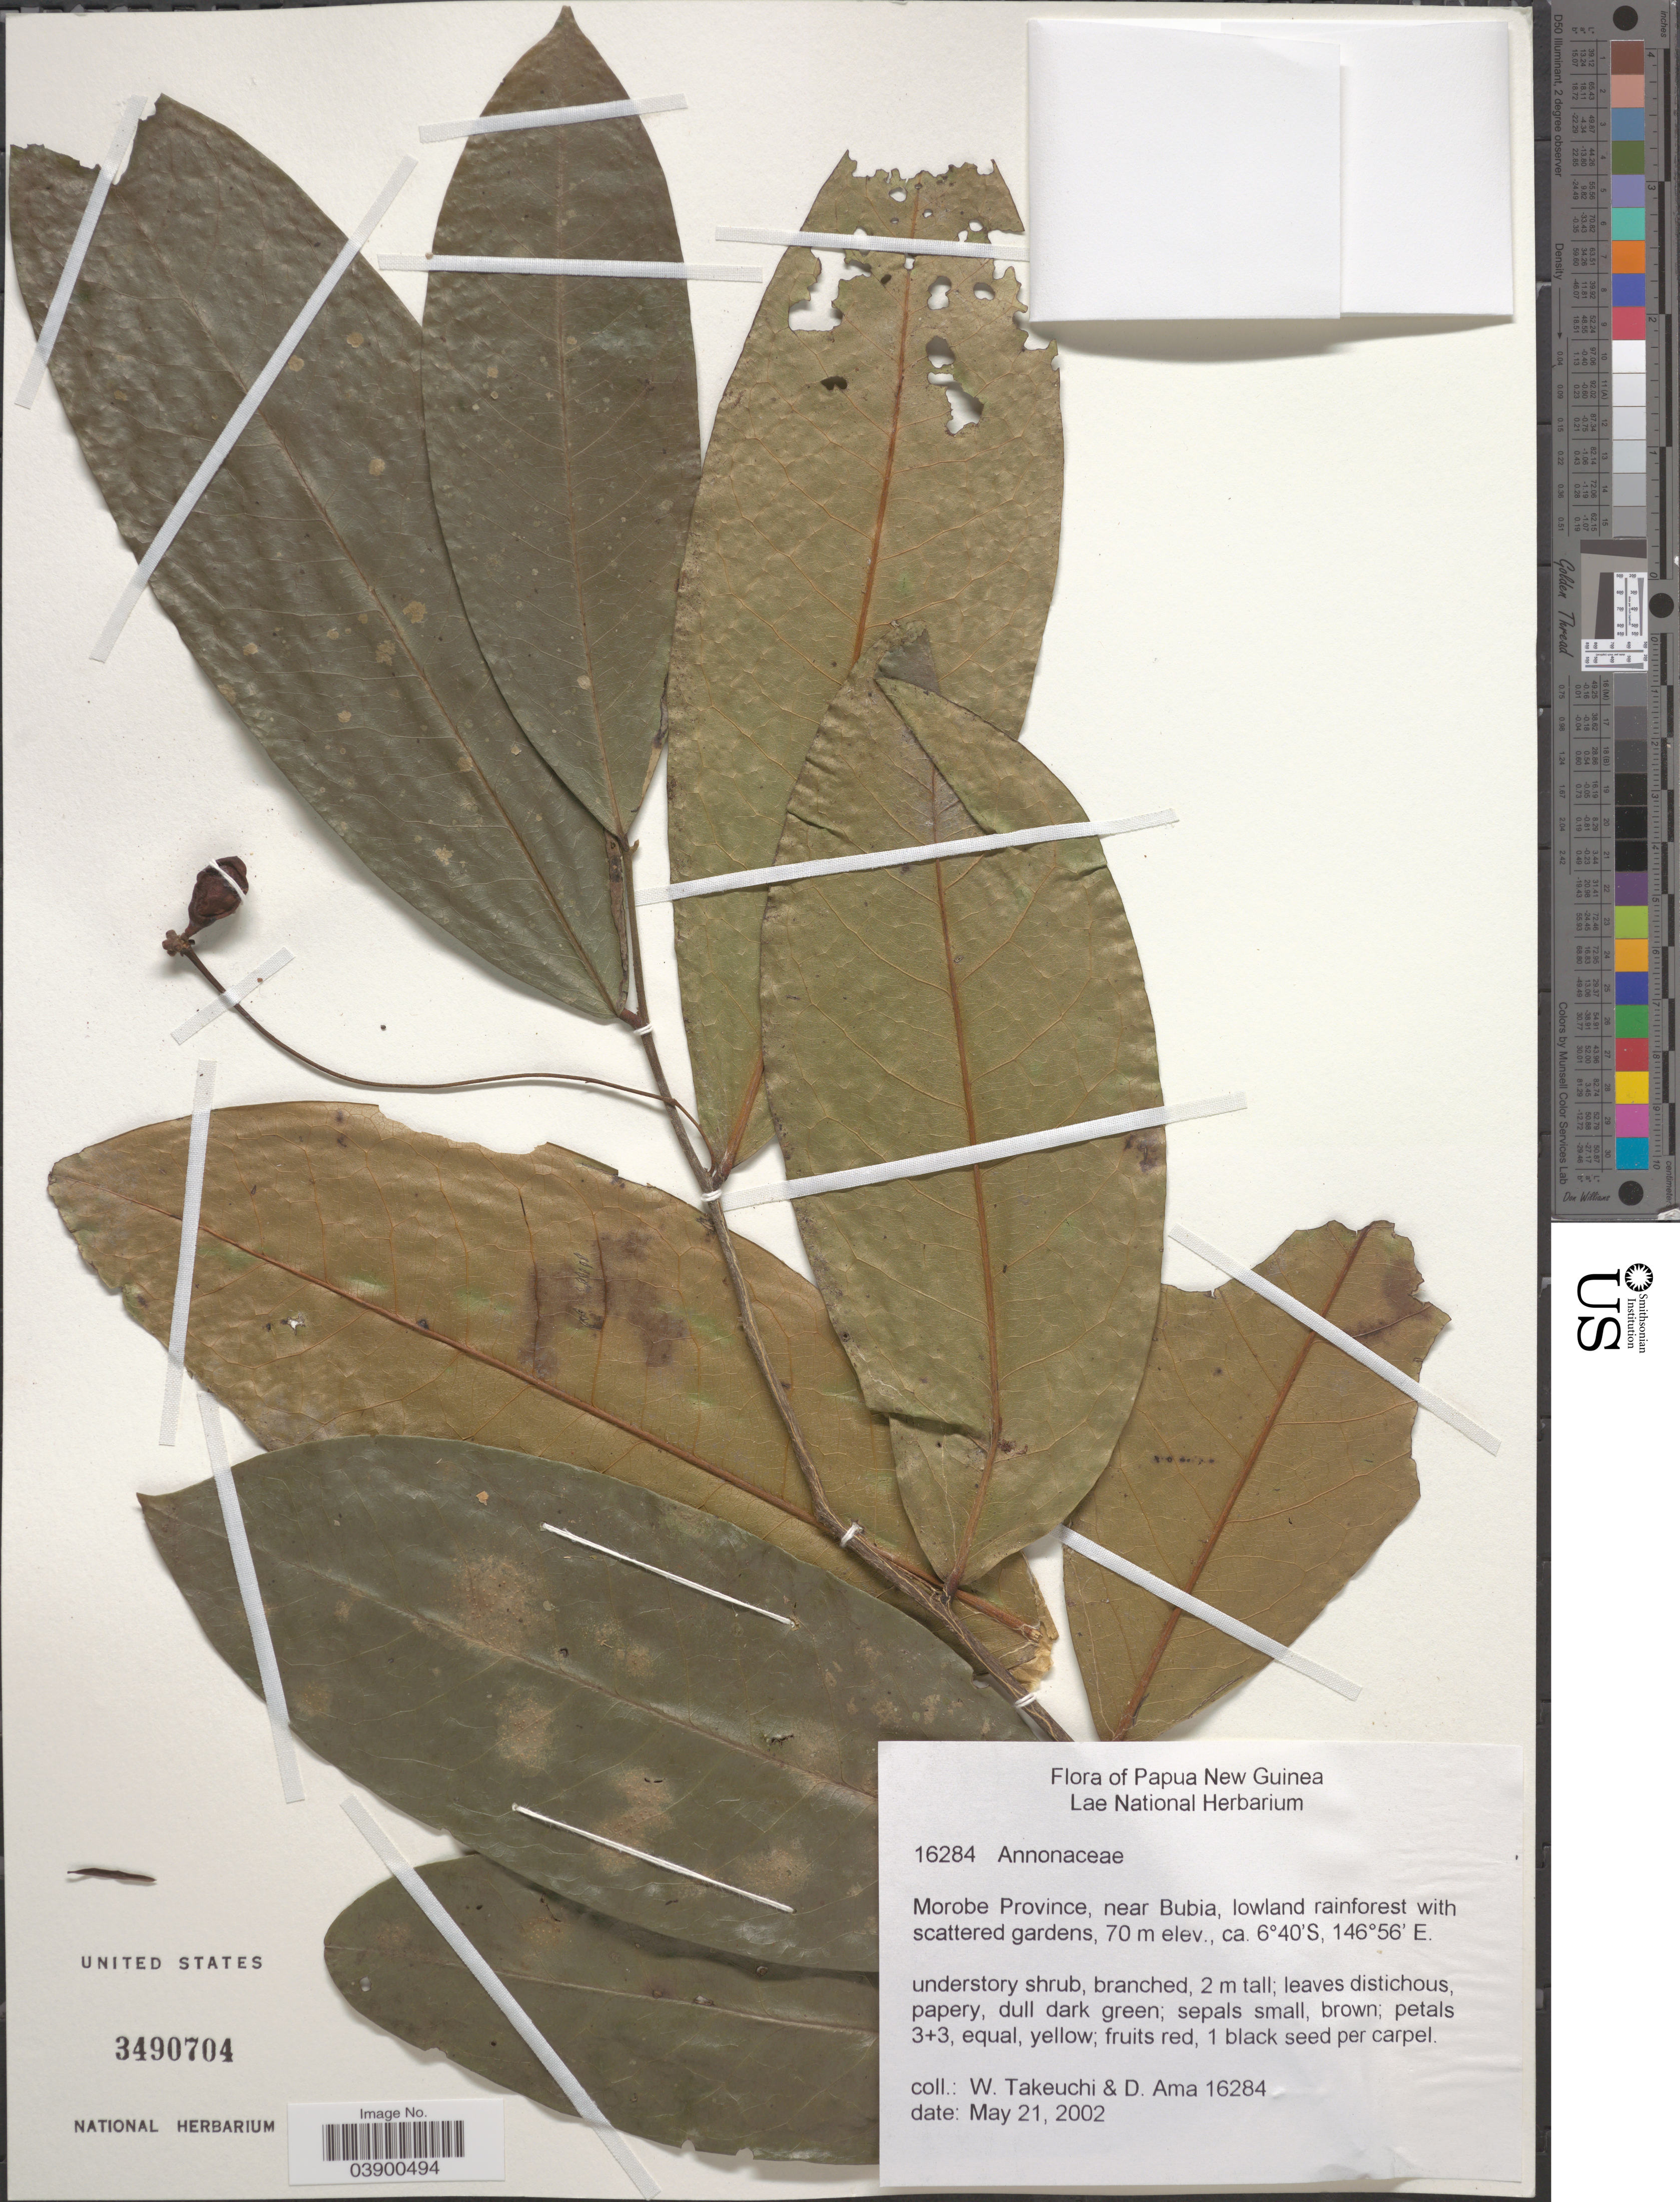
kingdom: Plantae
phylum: Tracheophyta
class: Magnoliopsida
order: Magnoliales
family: Annonaceae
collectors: W. Takeuchi & D. Ama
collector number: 16284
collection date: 2002-05-21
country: Papua New Guinea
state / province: Morobe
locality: Near Bubia.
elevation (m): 70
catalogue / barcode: US 3490704